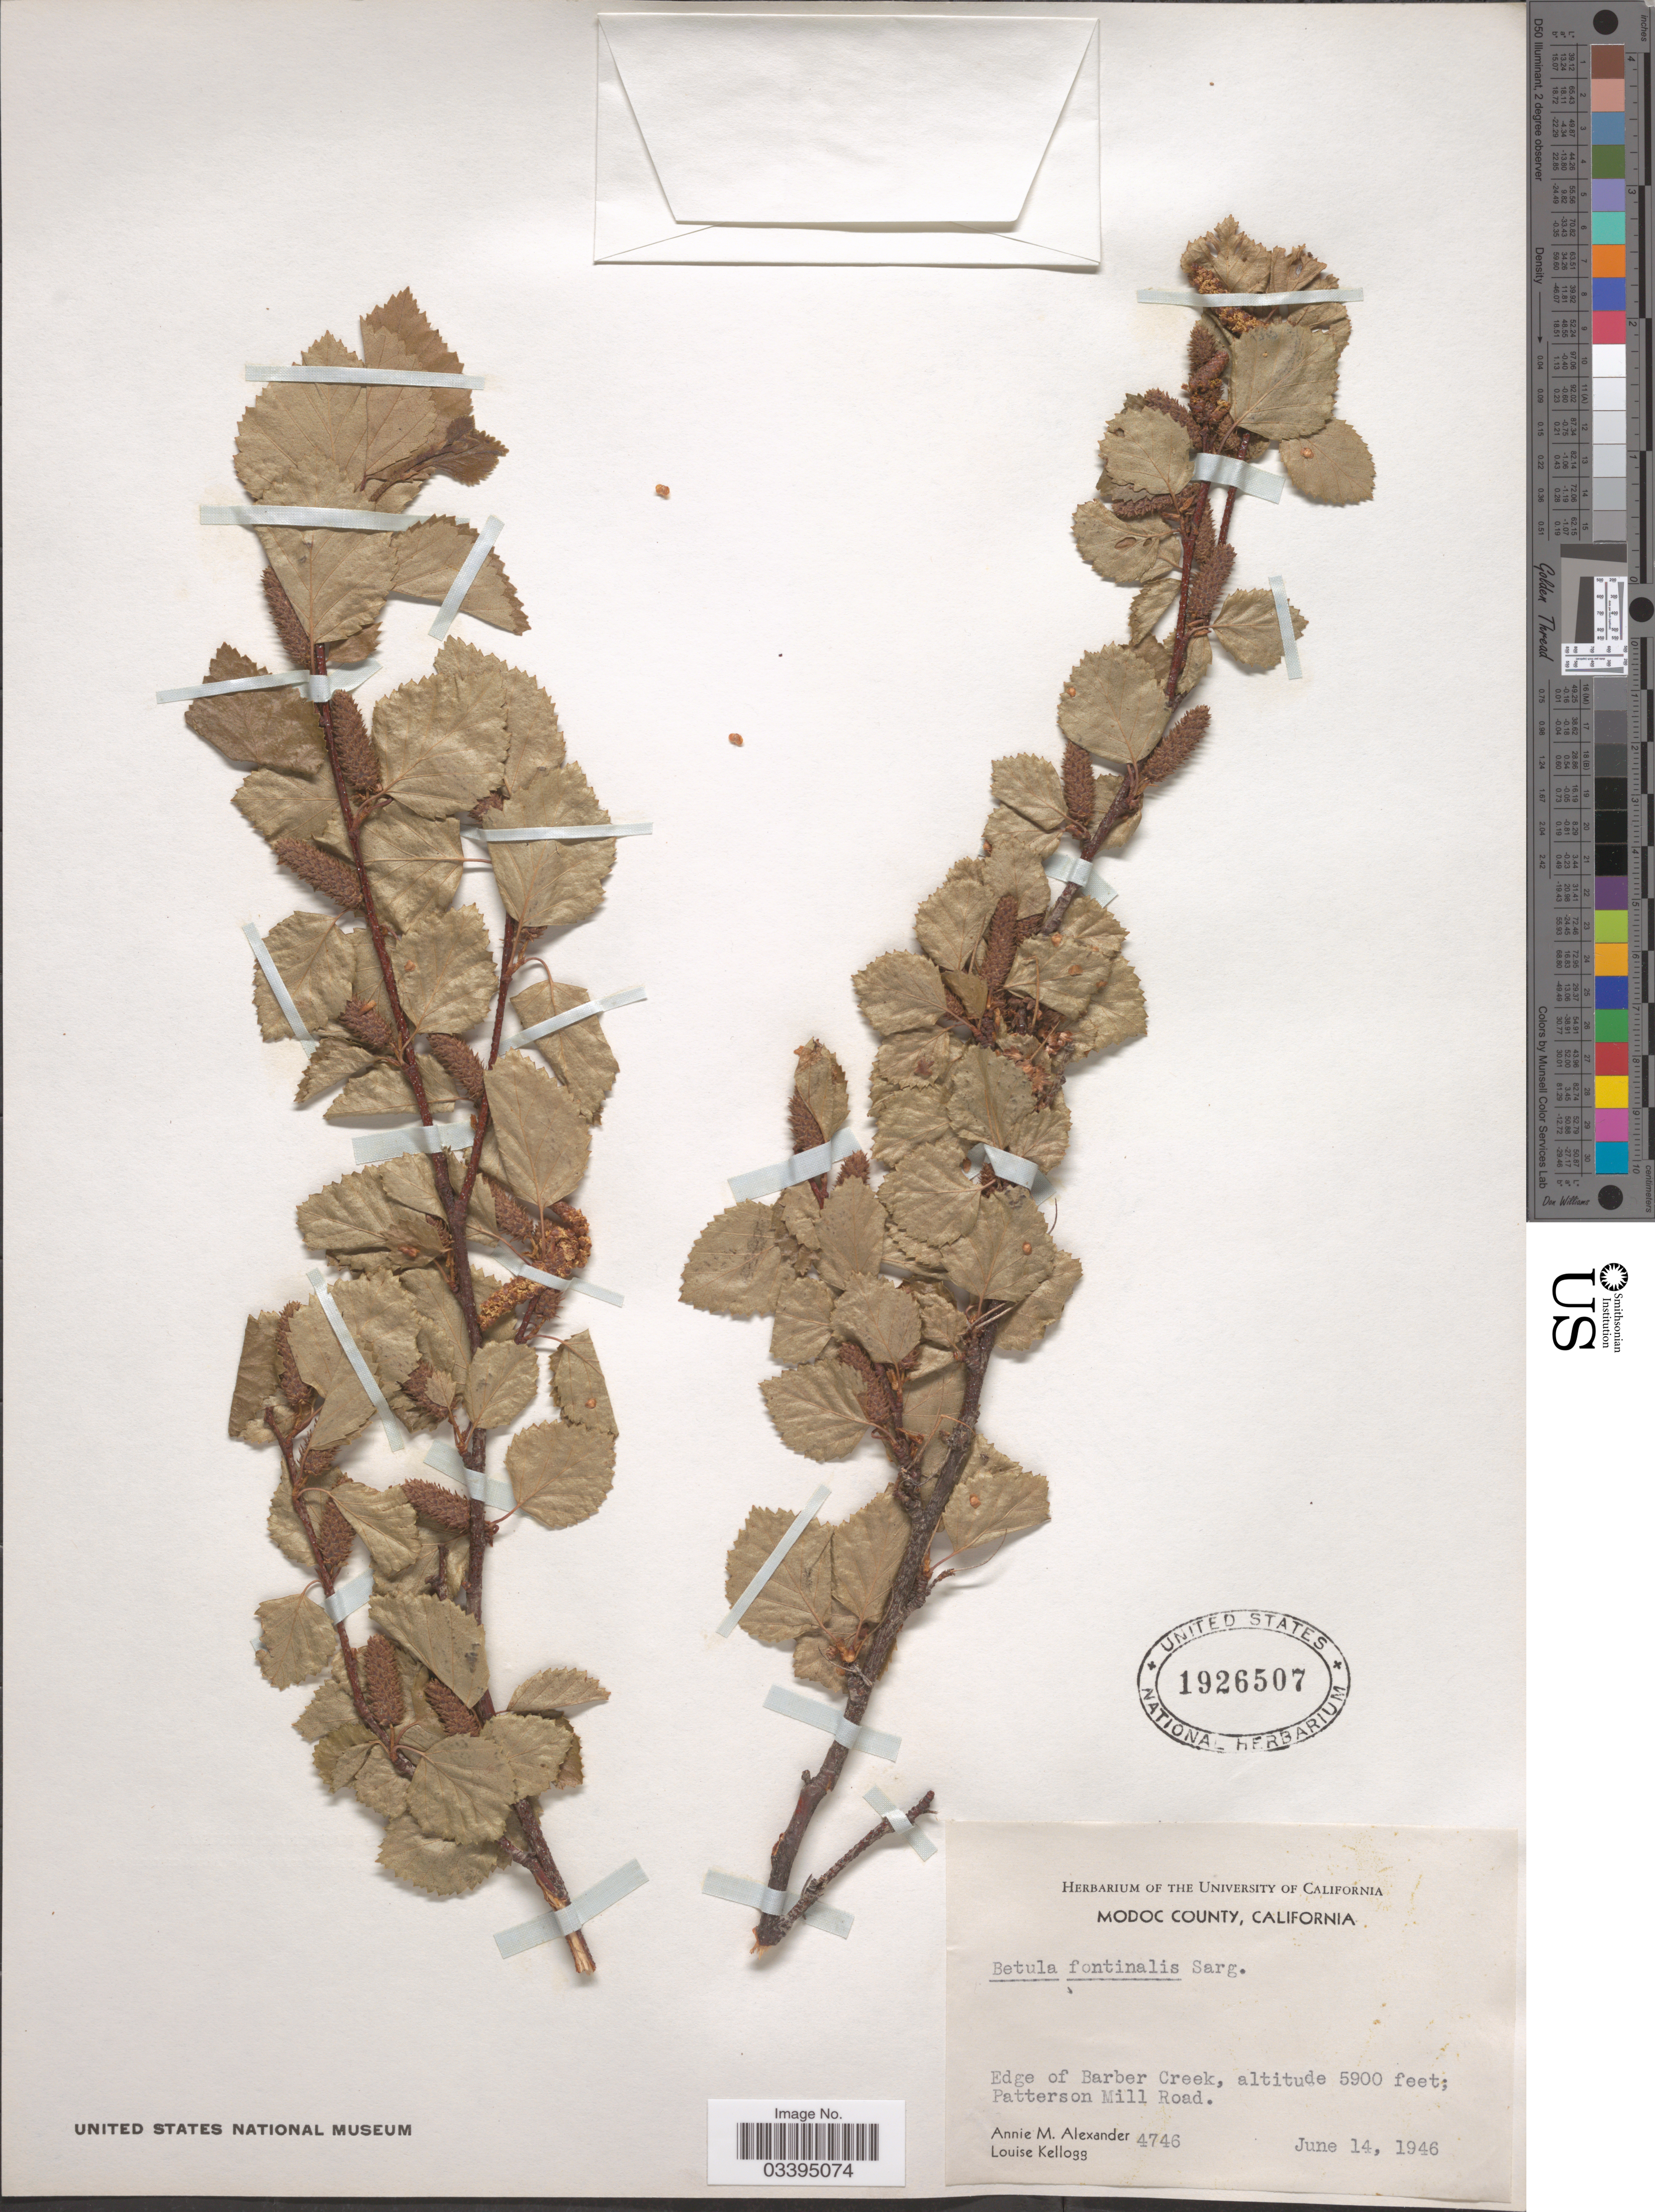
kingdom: Plantae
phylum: Tracheophyta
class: Magnoliopsida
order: Fagales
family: Betulaceae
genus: Betula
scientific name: Betula fontinalis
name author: Sarg.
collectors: A. M. Alexander & L. Kellogg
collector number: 4746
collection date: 1946-06-14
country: United States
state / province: California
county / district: Modoc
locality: Modoc County. Edge of Barber Creek; Patterson Mill Road.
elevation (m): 1798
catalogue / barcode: US 1926507